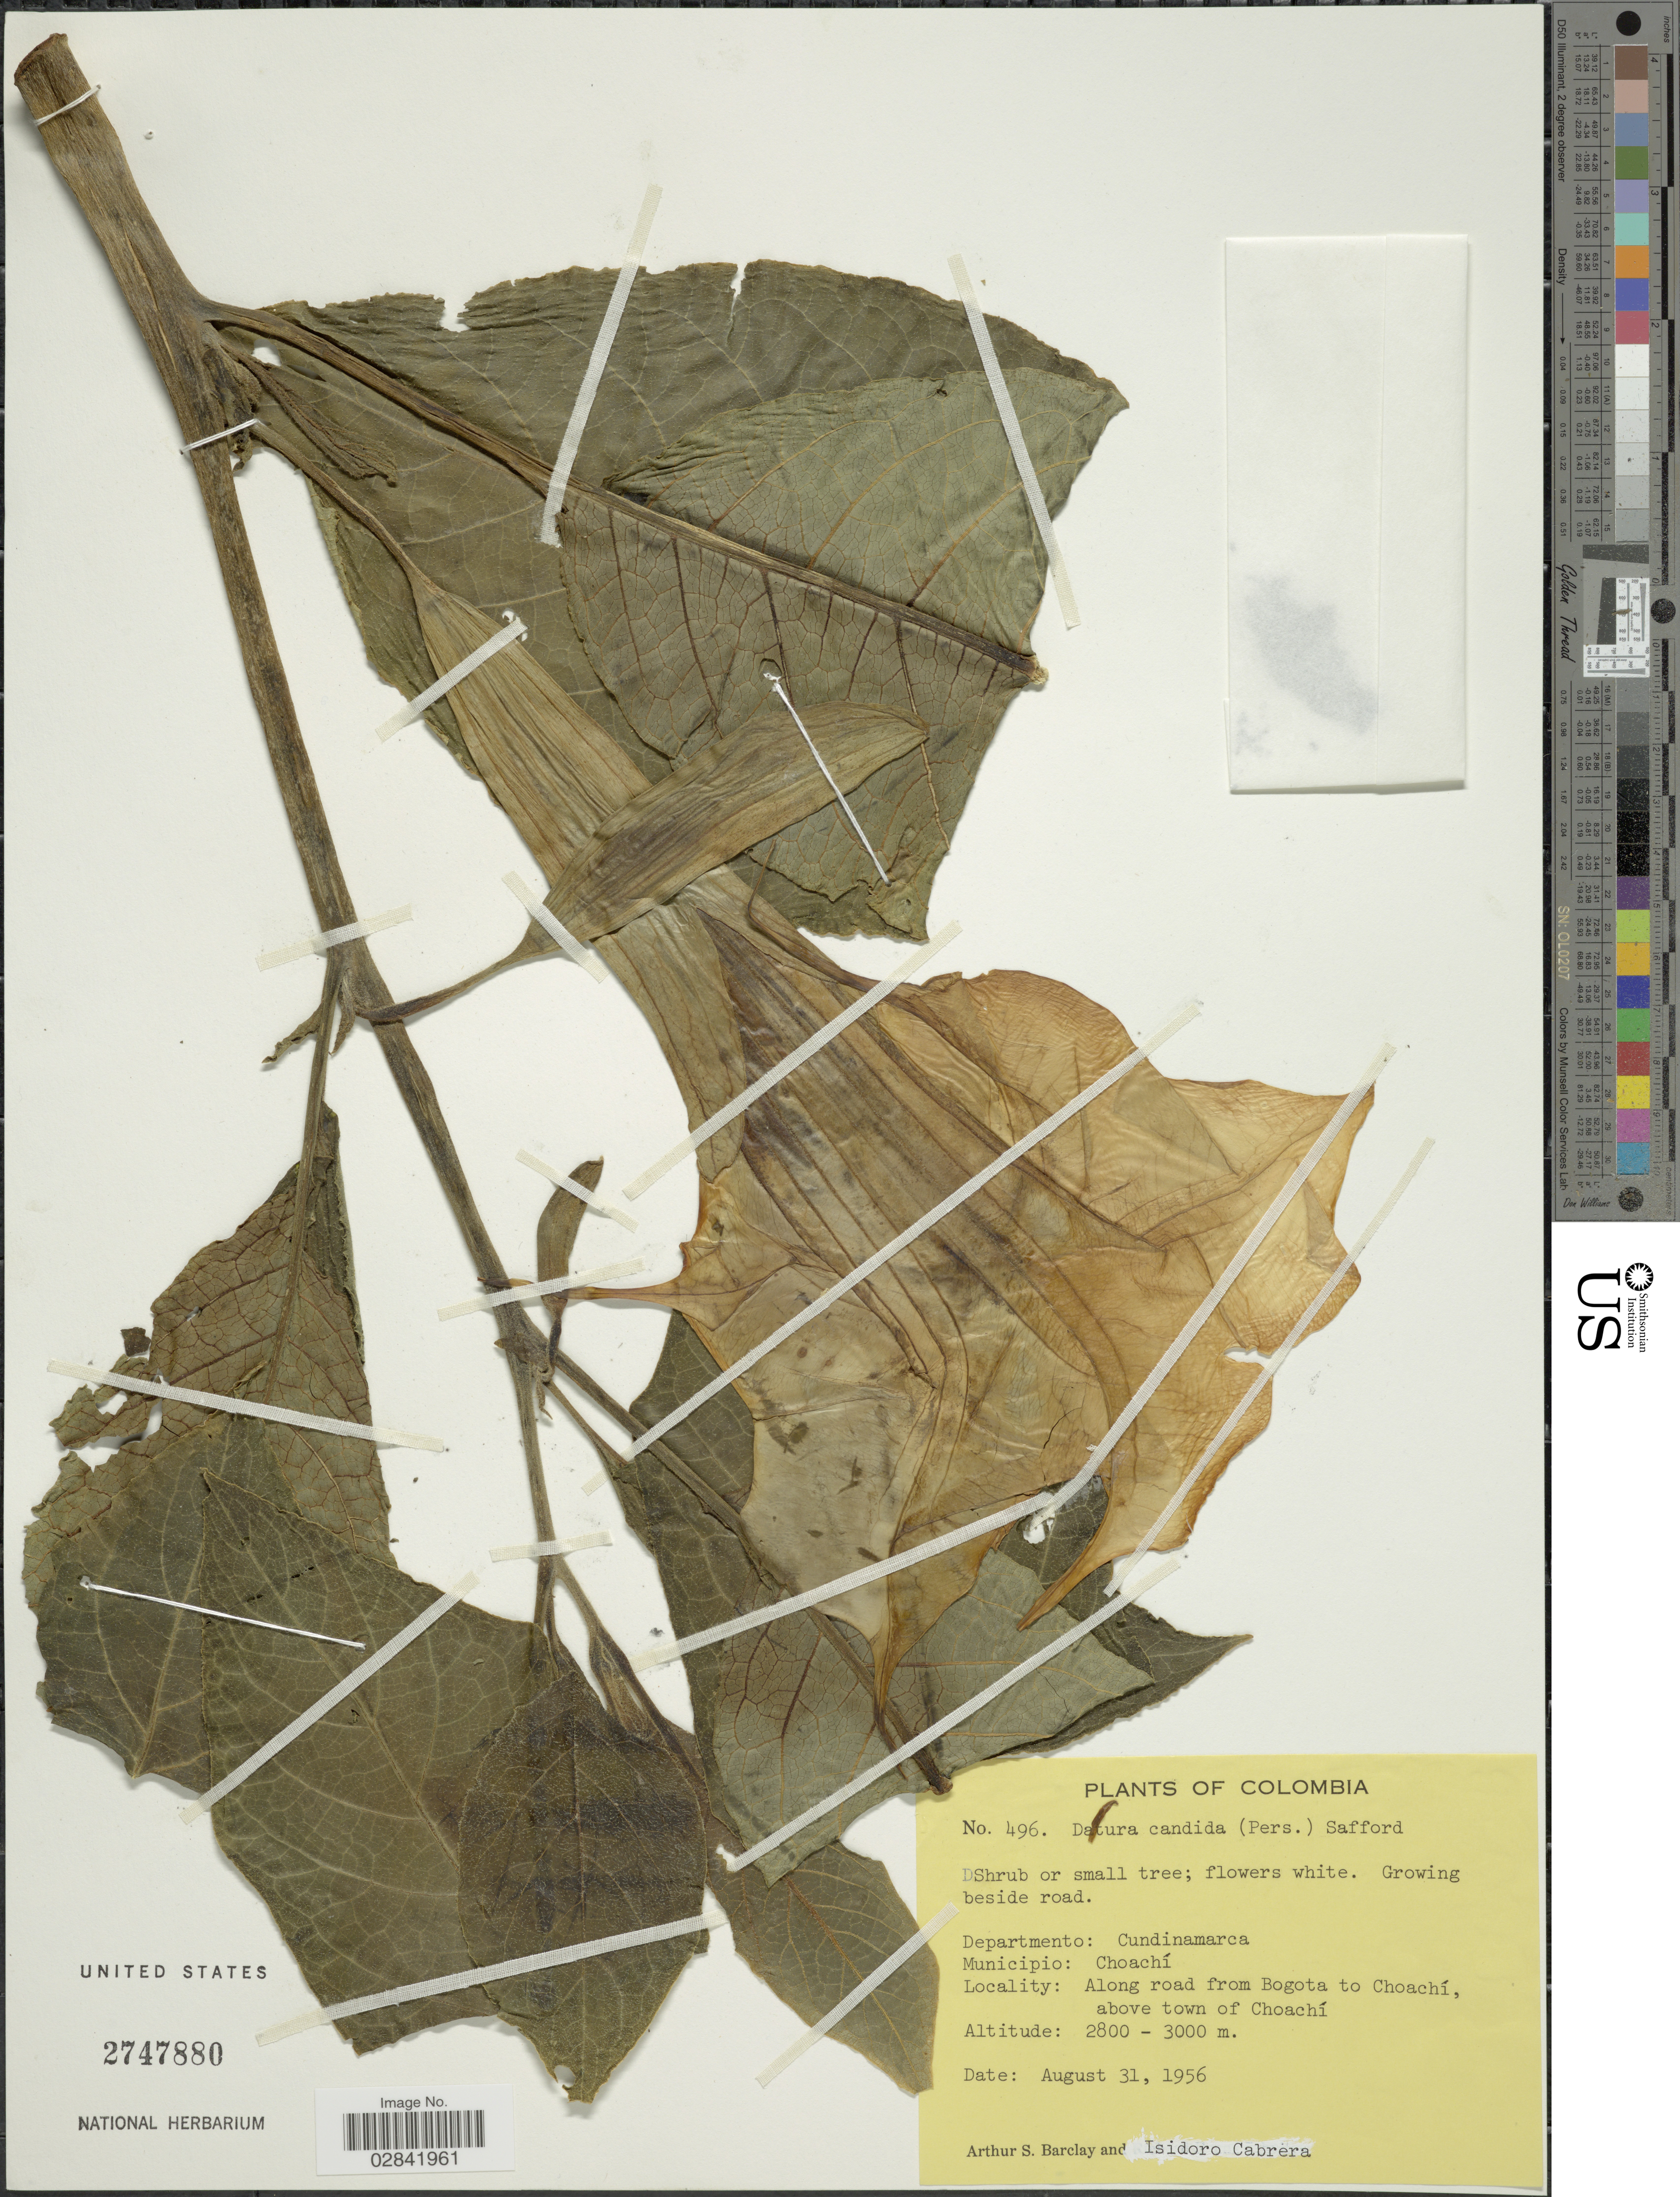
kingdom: Plantae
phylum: Tracheophyta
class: Magnoliopsida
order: Solanales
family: Solanaceae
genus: Brugmansia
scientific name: Brugmansia x candida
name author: Pers.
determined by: (US) Smithsonian Institution - National Museum of Natural History - Department of Botany (UNITED STATES)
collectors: A. S. Barclay & I. Cabrera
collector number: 496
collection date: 1956-08-31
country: Colombia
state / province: Cundinamarca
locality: Departmento: Cundinamarca, Municipio: Choachí. Along road from Bogota to Choachí, above town of Choachí.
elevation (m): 2800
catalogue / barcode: US 2747880